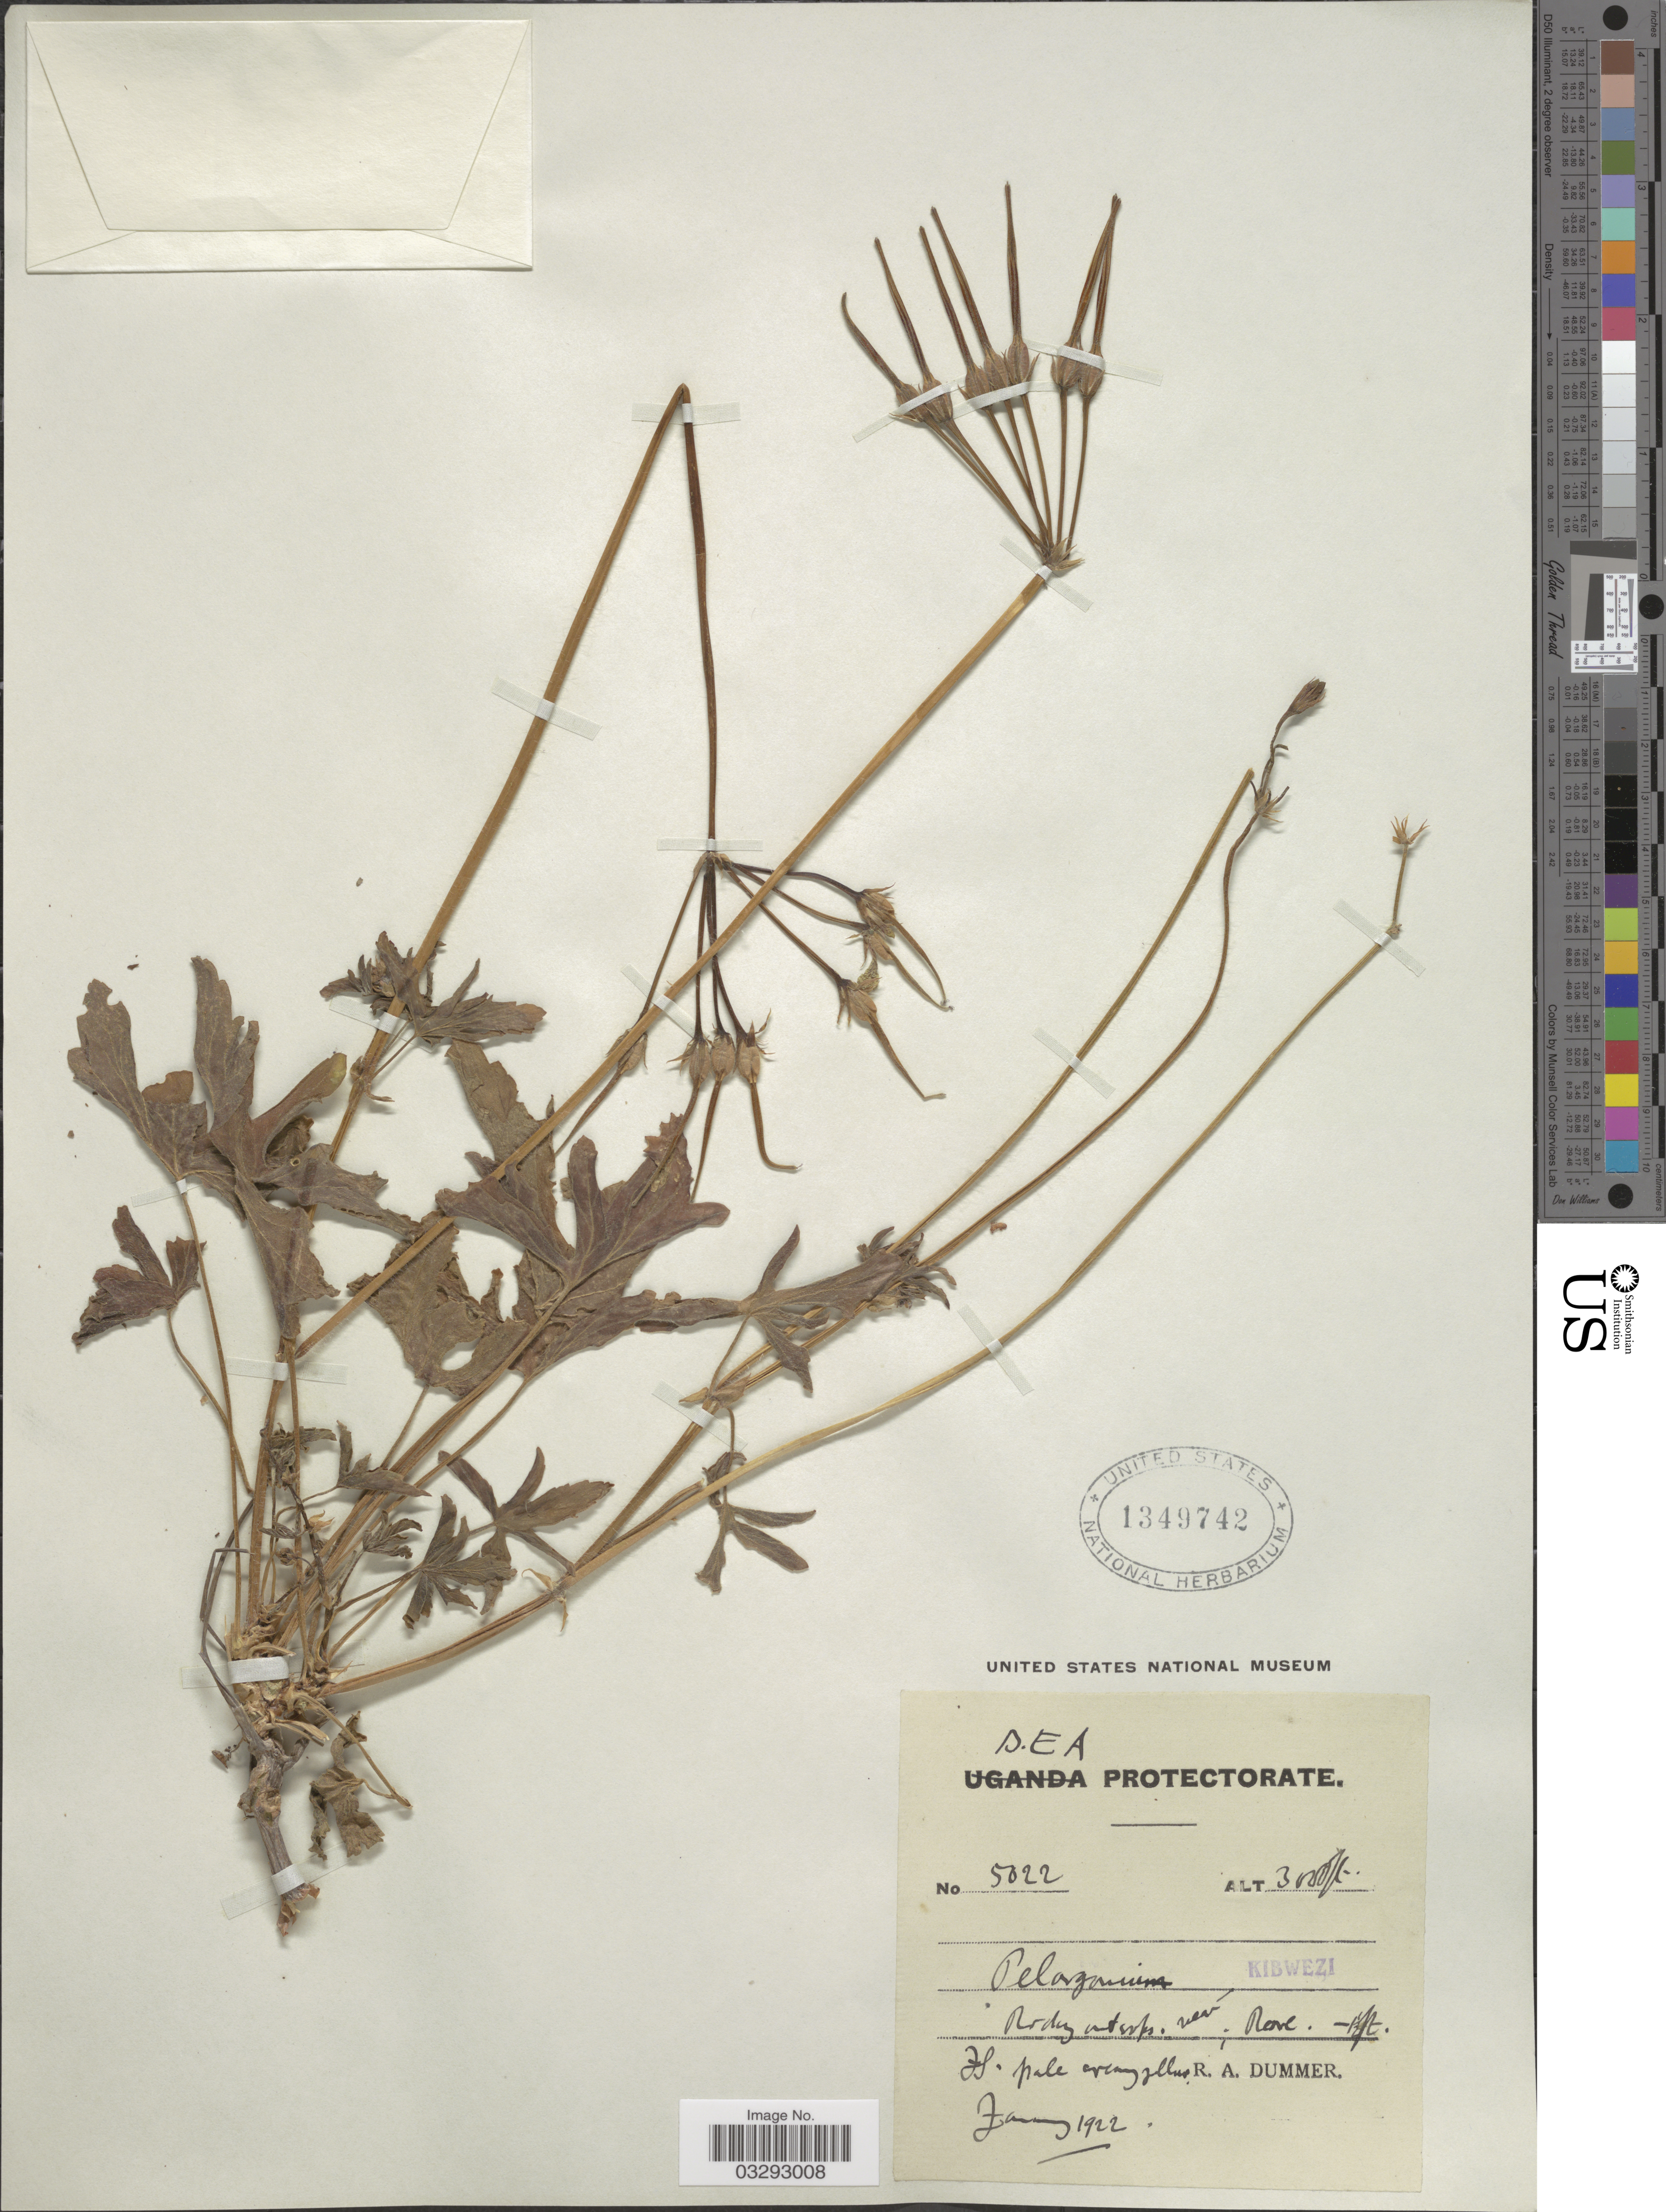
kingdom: Plantae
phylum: Tracheophyta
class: Magnoliopsida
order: Geraniales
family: Geraniaceae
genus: Pelargonium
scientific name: Pelargonium sp.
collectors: R. Dümmer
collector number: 5022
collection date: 1922-01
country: Kenya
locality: B.E.A. Protectorate. Kibwezi. Near Rove [interpreted].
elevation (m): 914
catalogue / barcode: US 1349742